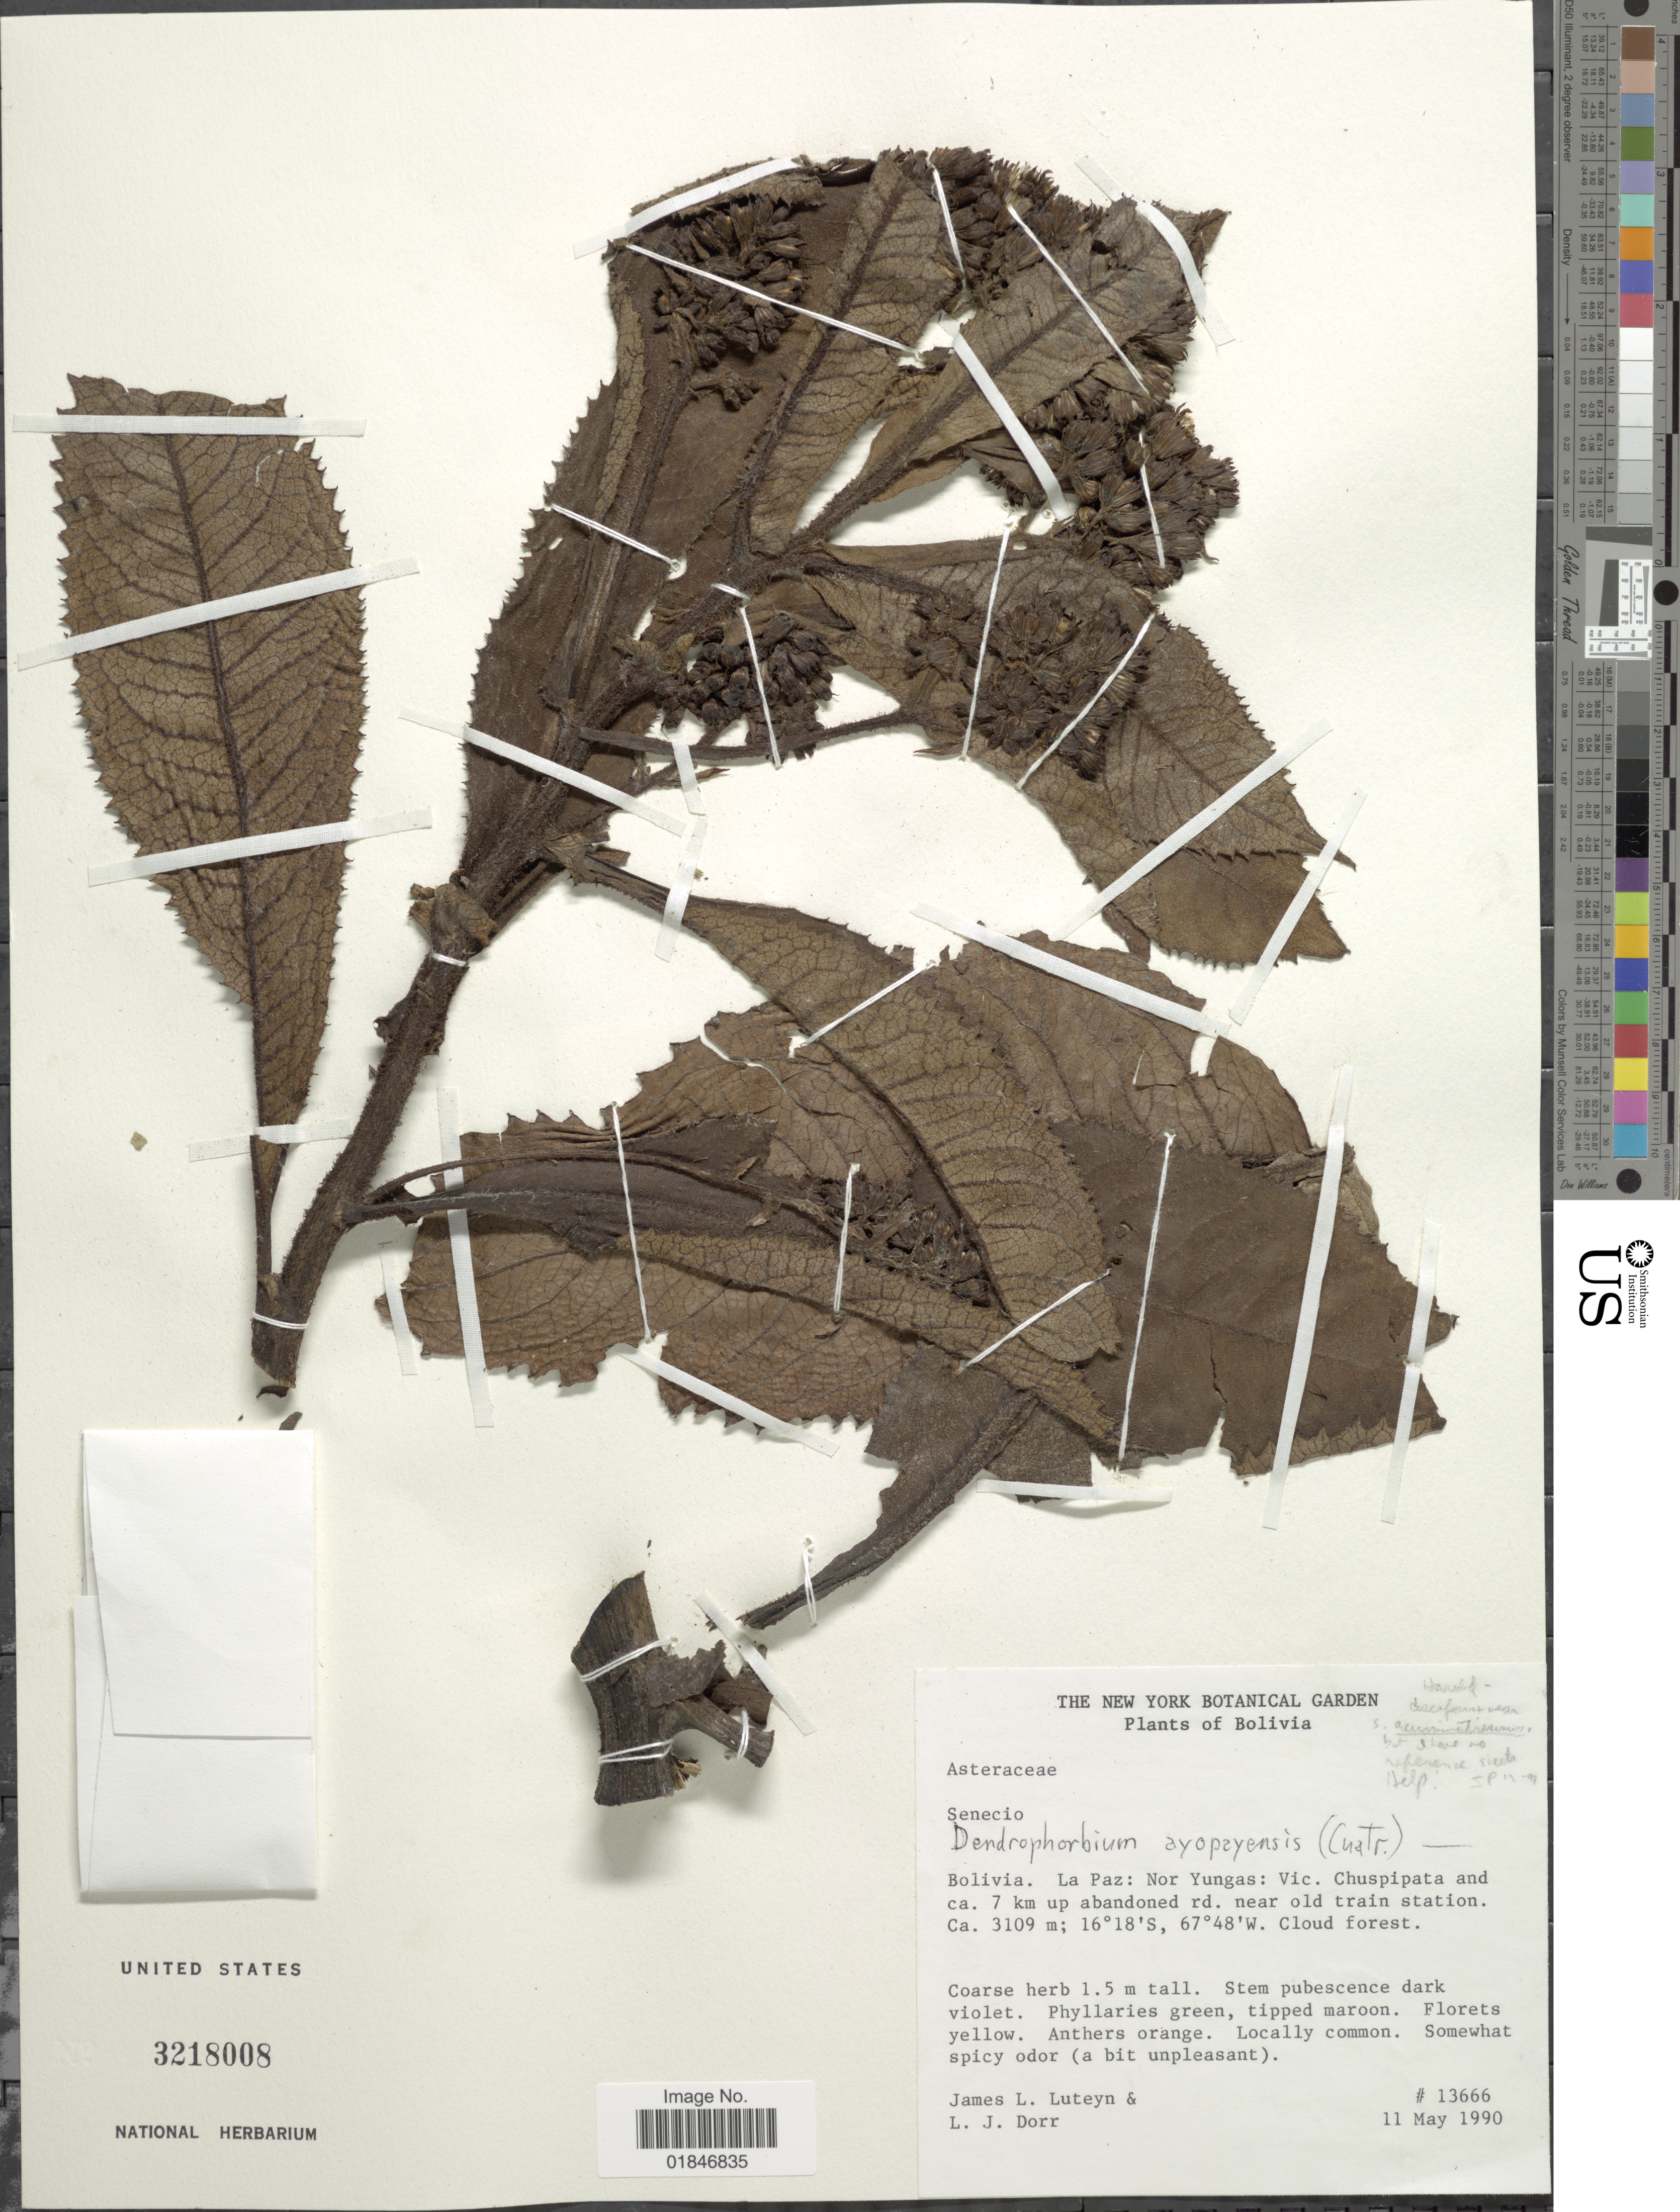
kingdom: Plantae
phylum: Tracheophyta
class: Magnoliopsida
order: Asterales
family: Asteraceae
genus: Dendrophorbium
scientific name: Dendrophorbium ayopayense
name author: (Cuatrec.) D.J.N. Hind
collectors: J. L. Luteyn & L. J. Dorr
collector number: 13666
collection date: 1990-05-11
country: Bolivia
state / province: La Paz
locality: Bolivia. La Paz: Nor Yungas: Vic Chuspipata and ca. 7 km up abandoned rd near old train station.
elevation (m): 3109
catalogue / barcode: US 3218008